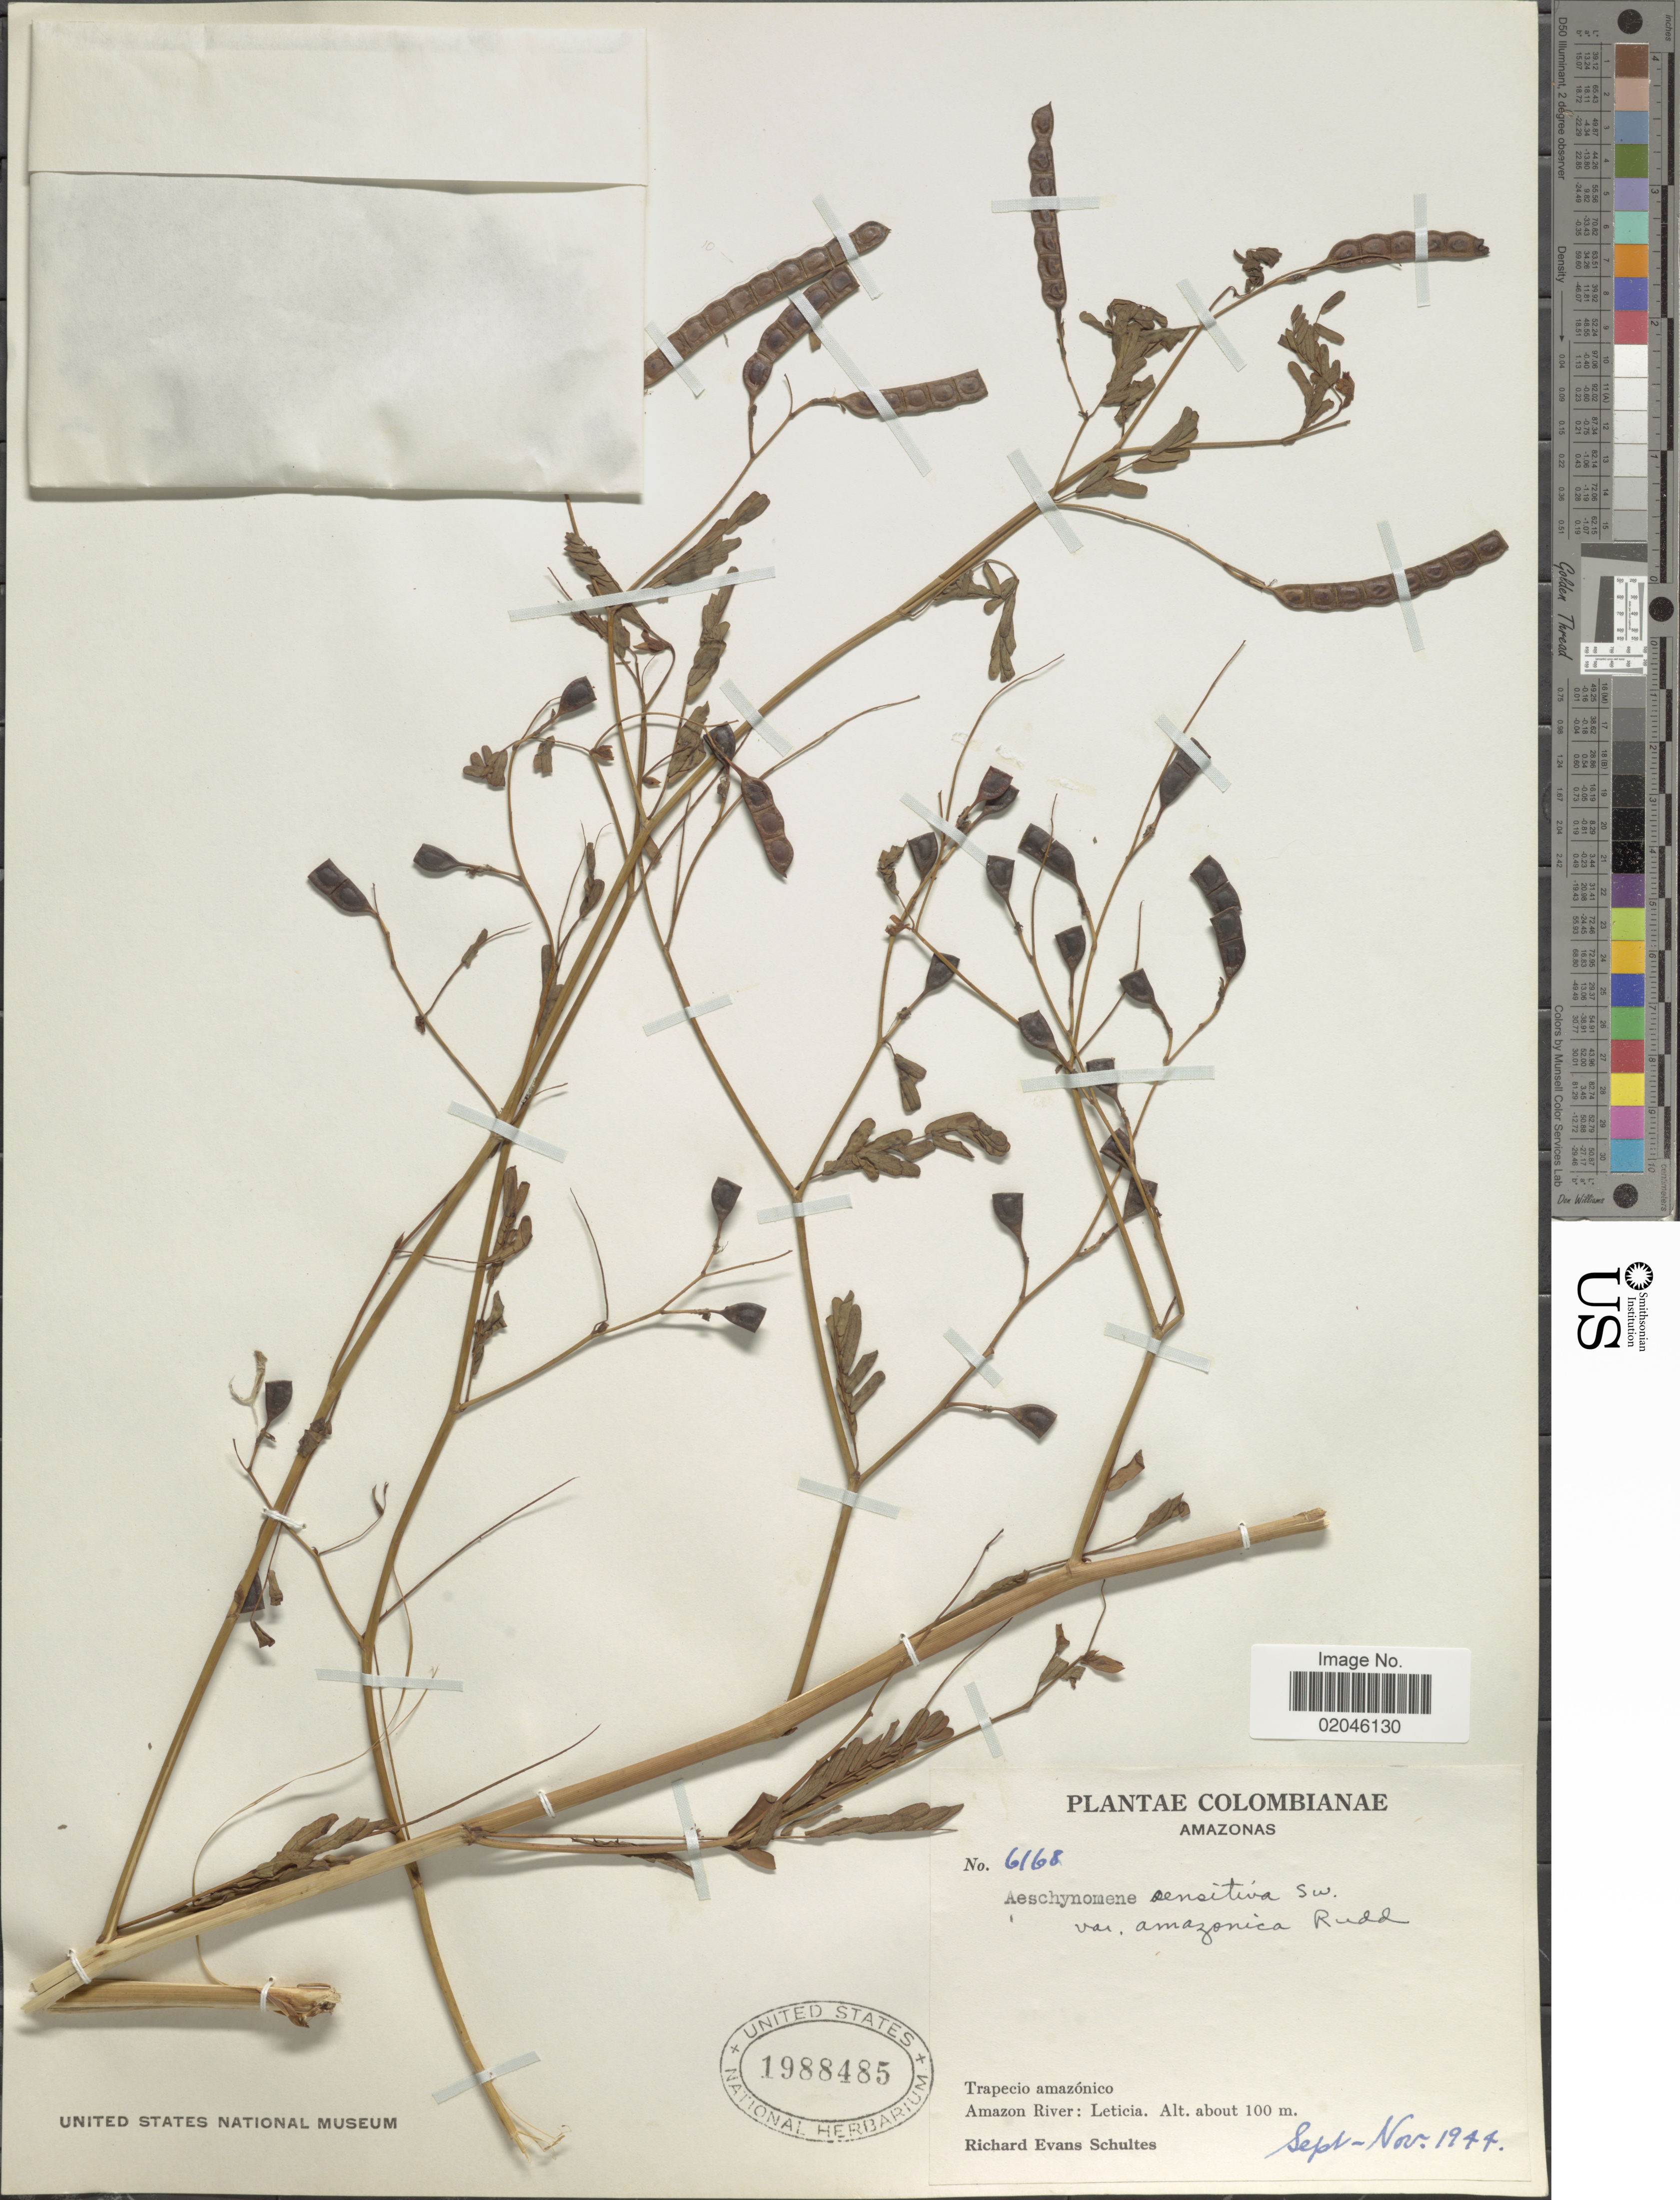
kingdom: Plantae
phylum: Tracheophyta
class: Magnoliopsida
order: Fabales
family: Fabaceae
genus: Aeschynomene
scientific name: Aeschynomene sensitiva var. amazonica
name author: Rudd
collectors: R. E. Schultes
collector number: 6168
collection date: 1944-09/1944-11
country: Colombia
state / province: Amazônas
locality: Trapecio amazonico, Amazon River: Leticia.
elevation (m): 100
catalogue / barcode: US 1988485